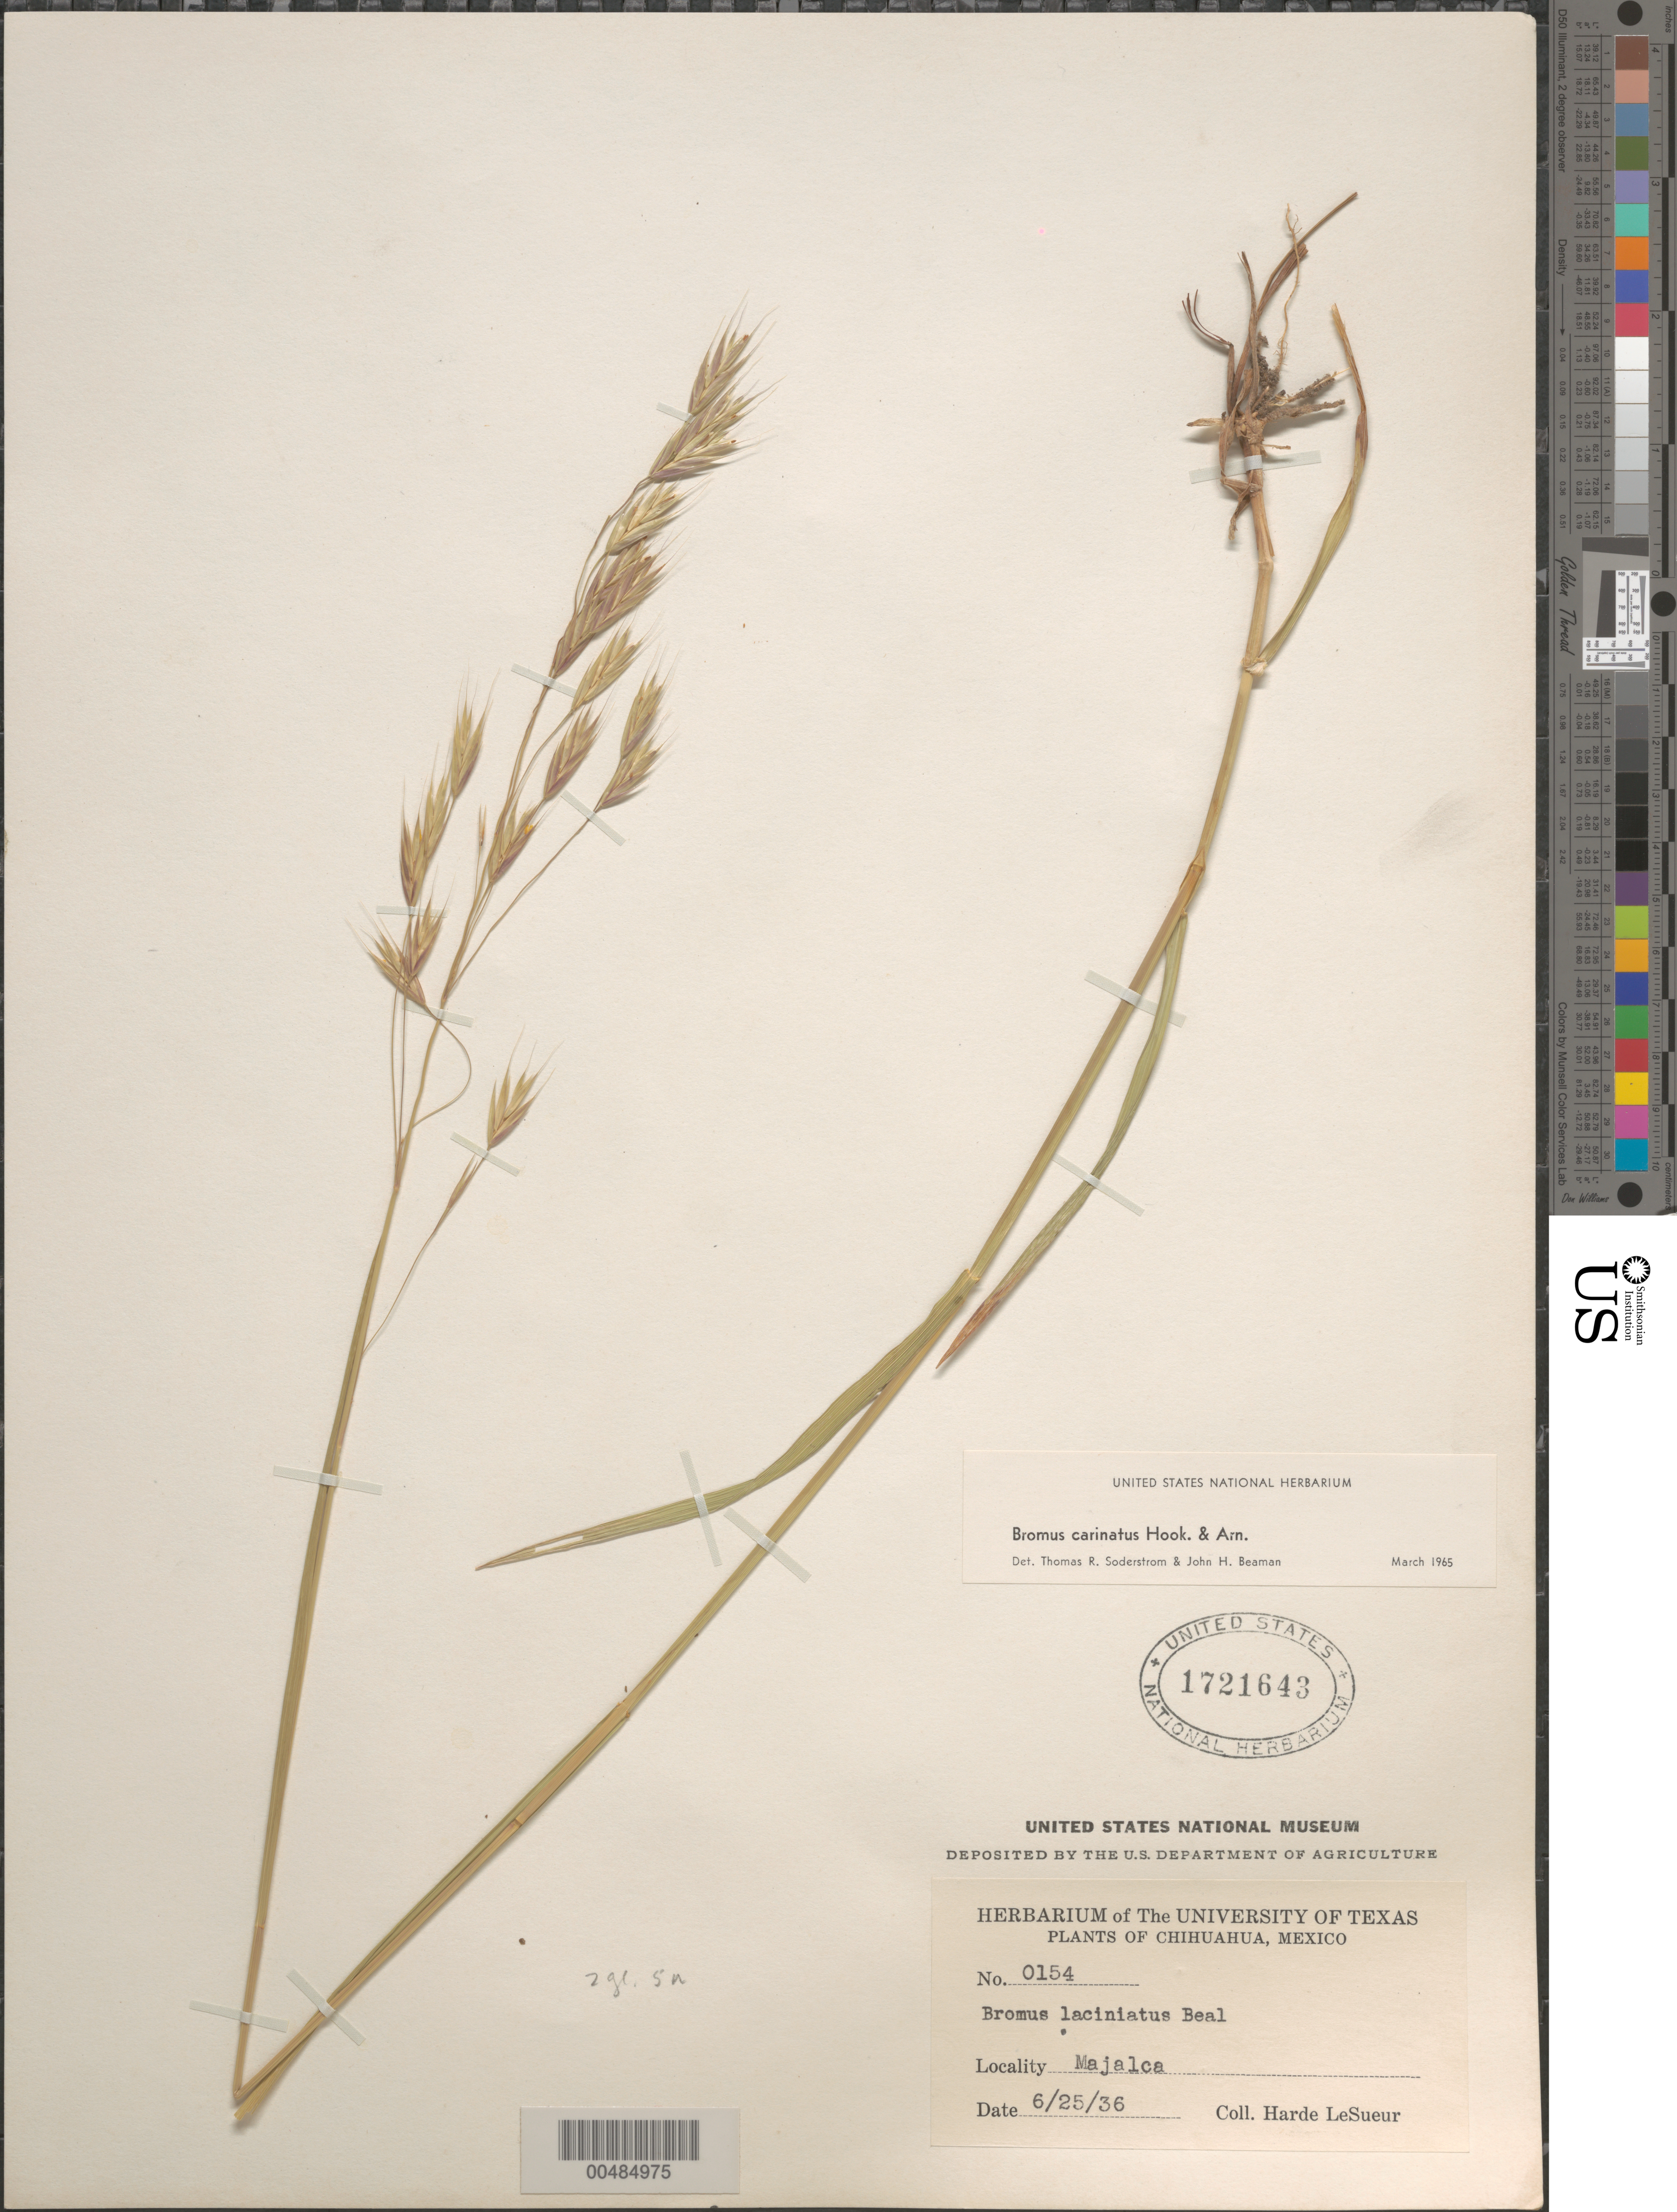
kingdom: Plantae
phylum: Tracheophyta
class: Liliopsida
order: Poales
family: Poaceae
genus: Bromus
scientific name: Bromus carinatus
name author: Hook. & Arn.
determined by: Soderstrom, T. R.; Beaman, J. H.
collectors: D. H. LeSueur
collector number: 0154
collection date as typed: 25 Jun 1936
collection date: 1936-06-25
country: Mexico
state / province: Chihuahua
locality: Majalca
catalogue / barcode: US 1721643